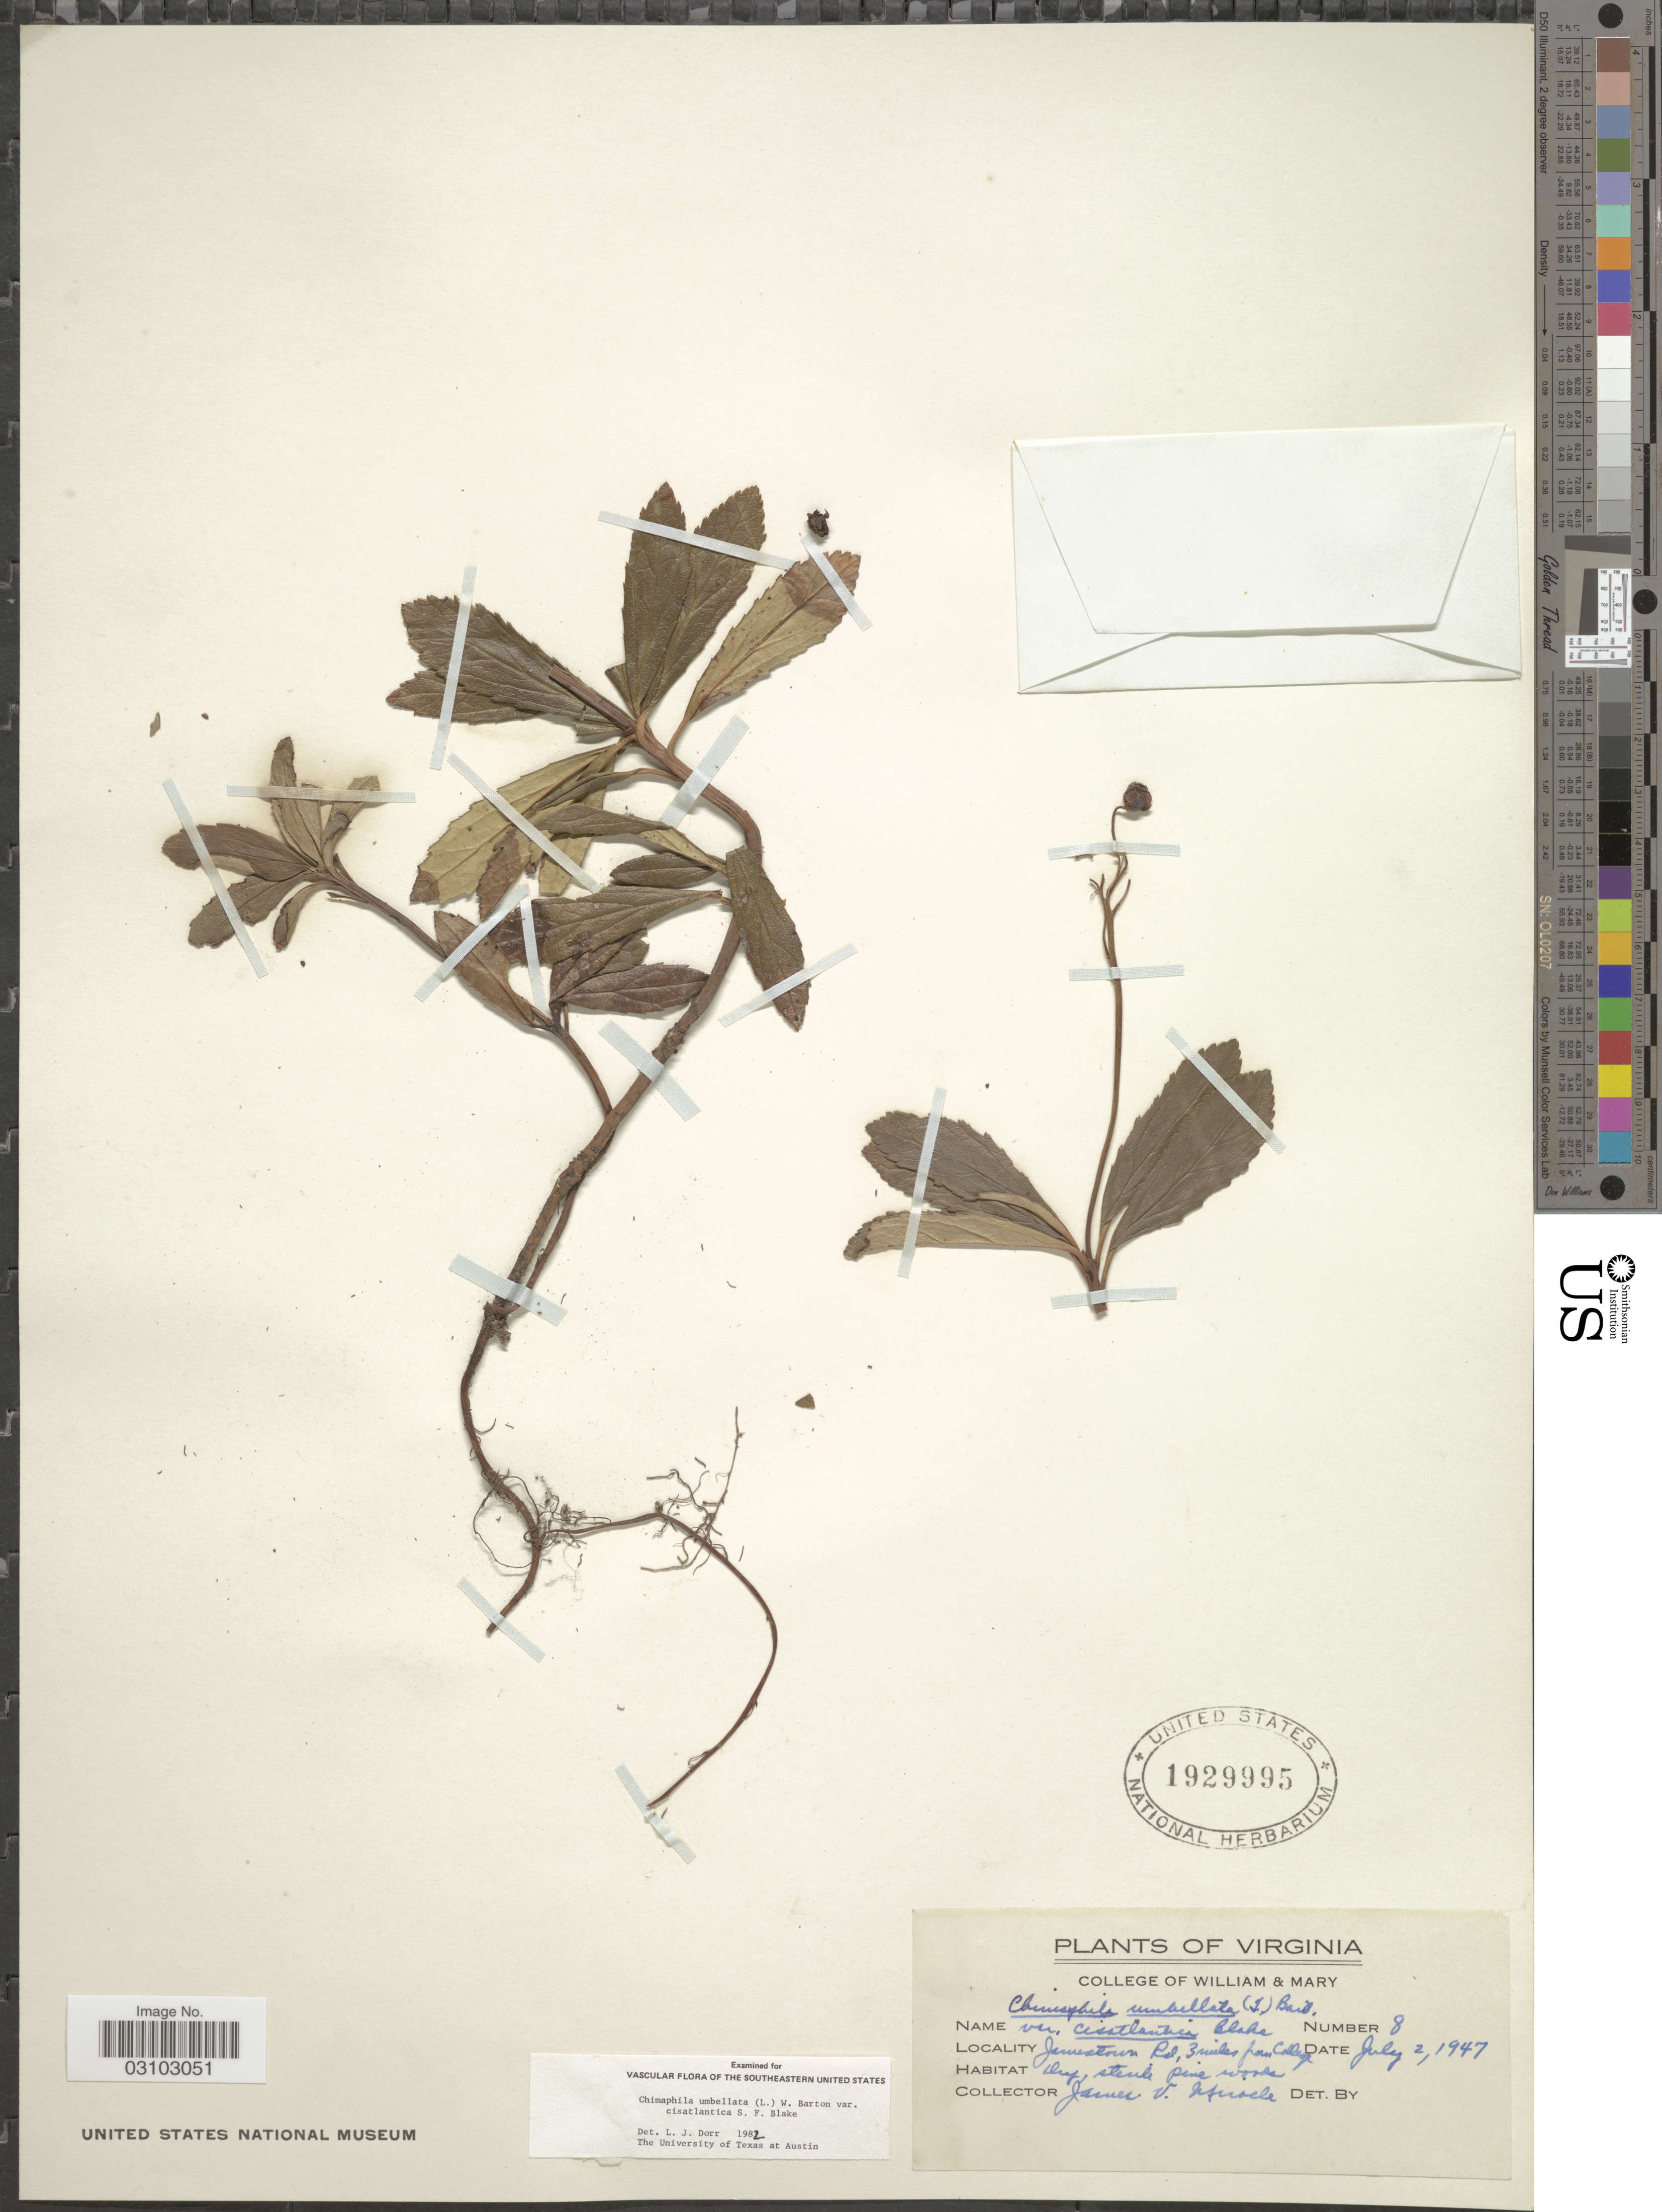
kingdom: Plantae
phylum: Tracheophyta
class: Magnoliopsida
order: Ericales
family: Ericaceae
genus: Chimaphila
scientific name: Chimaphila umbellata subsp. cisatlantica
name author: (S.F. Blake) Hultén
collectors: J. Miracle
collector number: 8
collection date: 1947-07-02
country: United States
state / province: Virginia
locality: Jamestown Rd., 3 miles from College.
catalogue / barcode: US 1929995